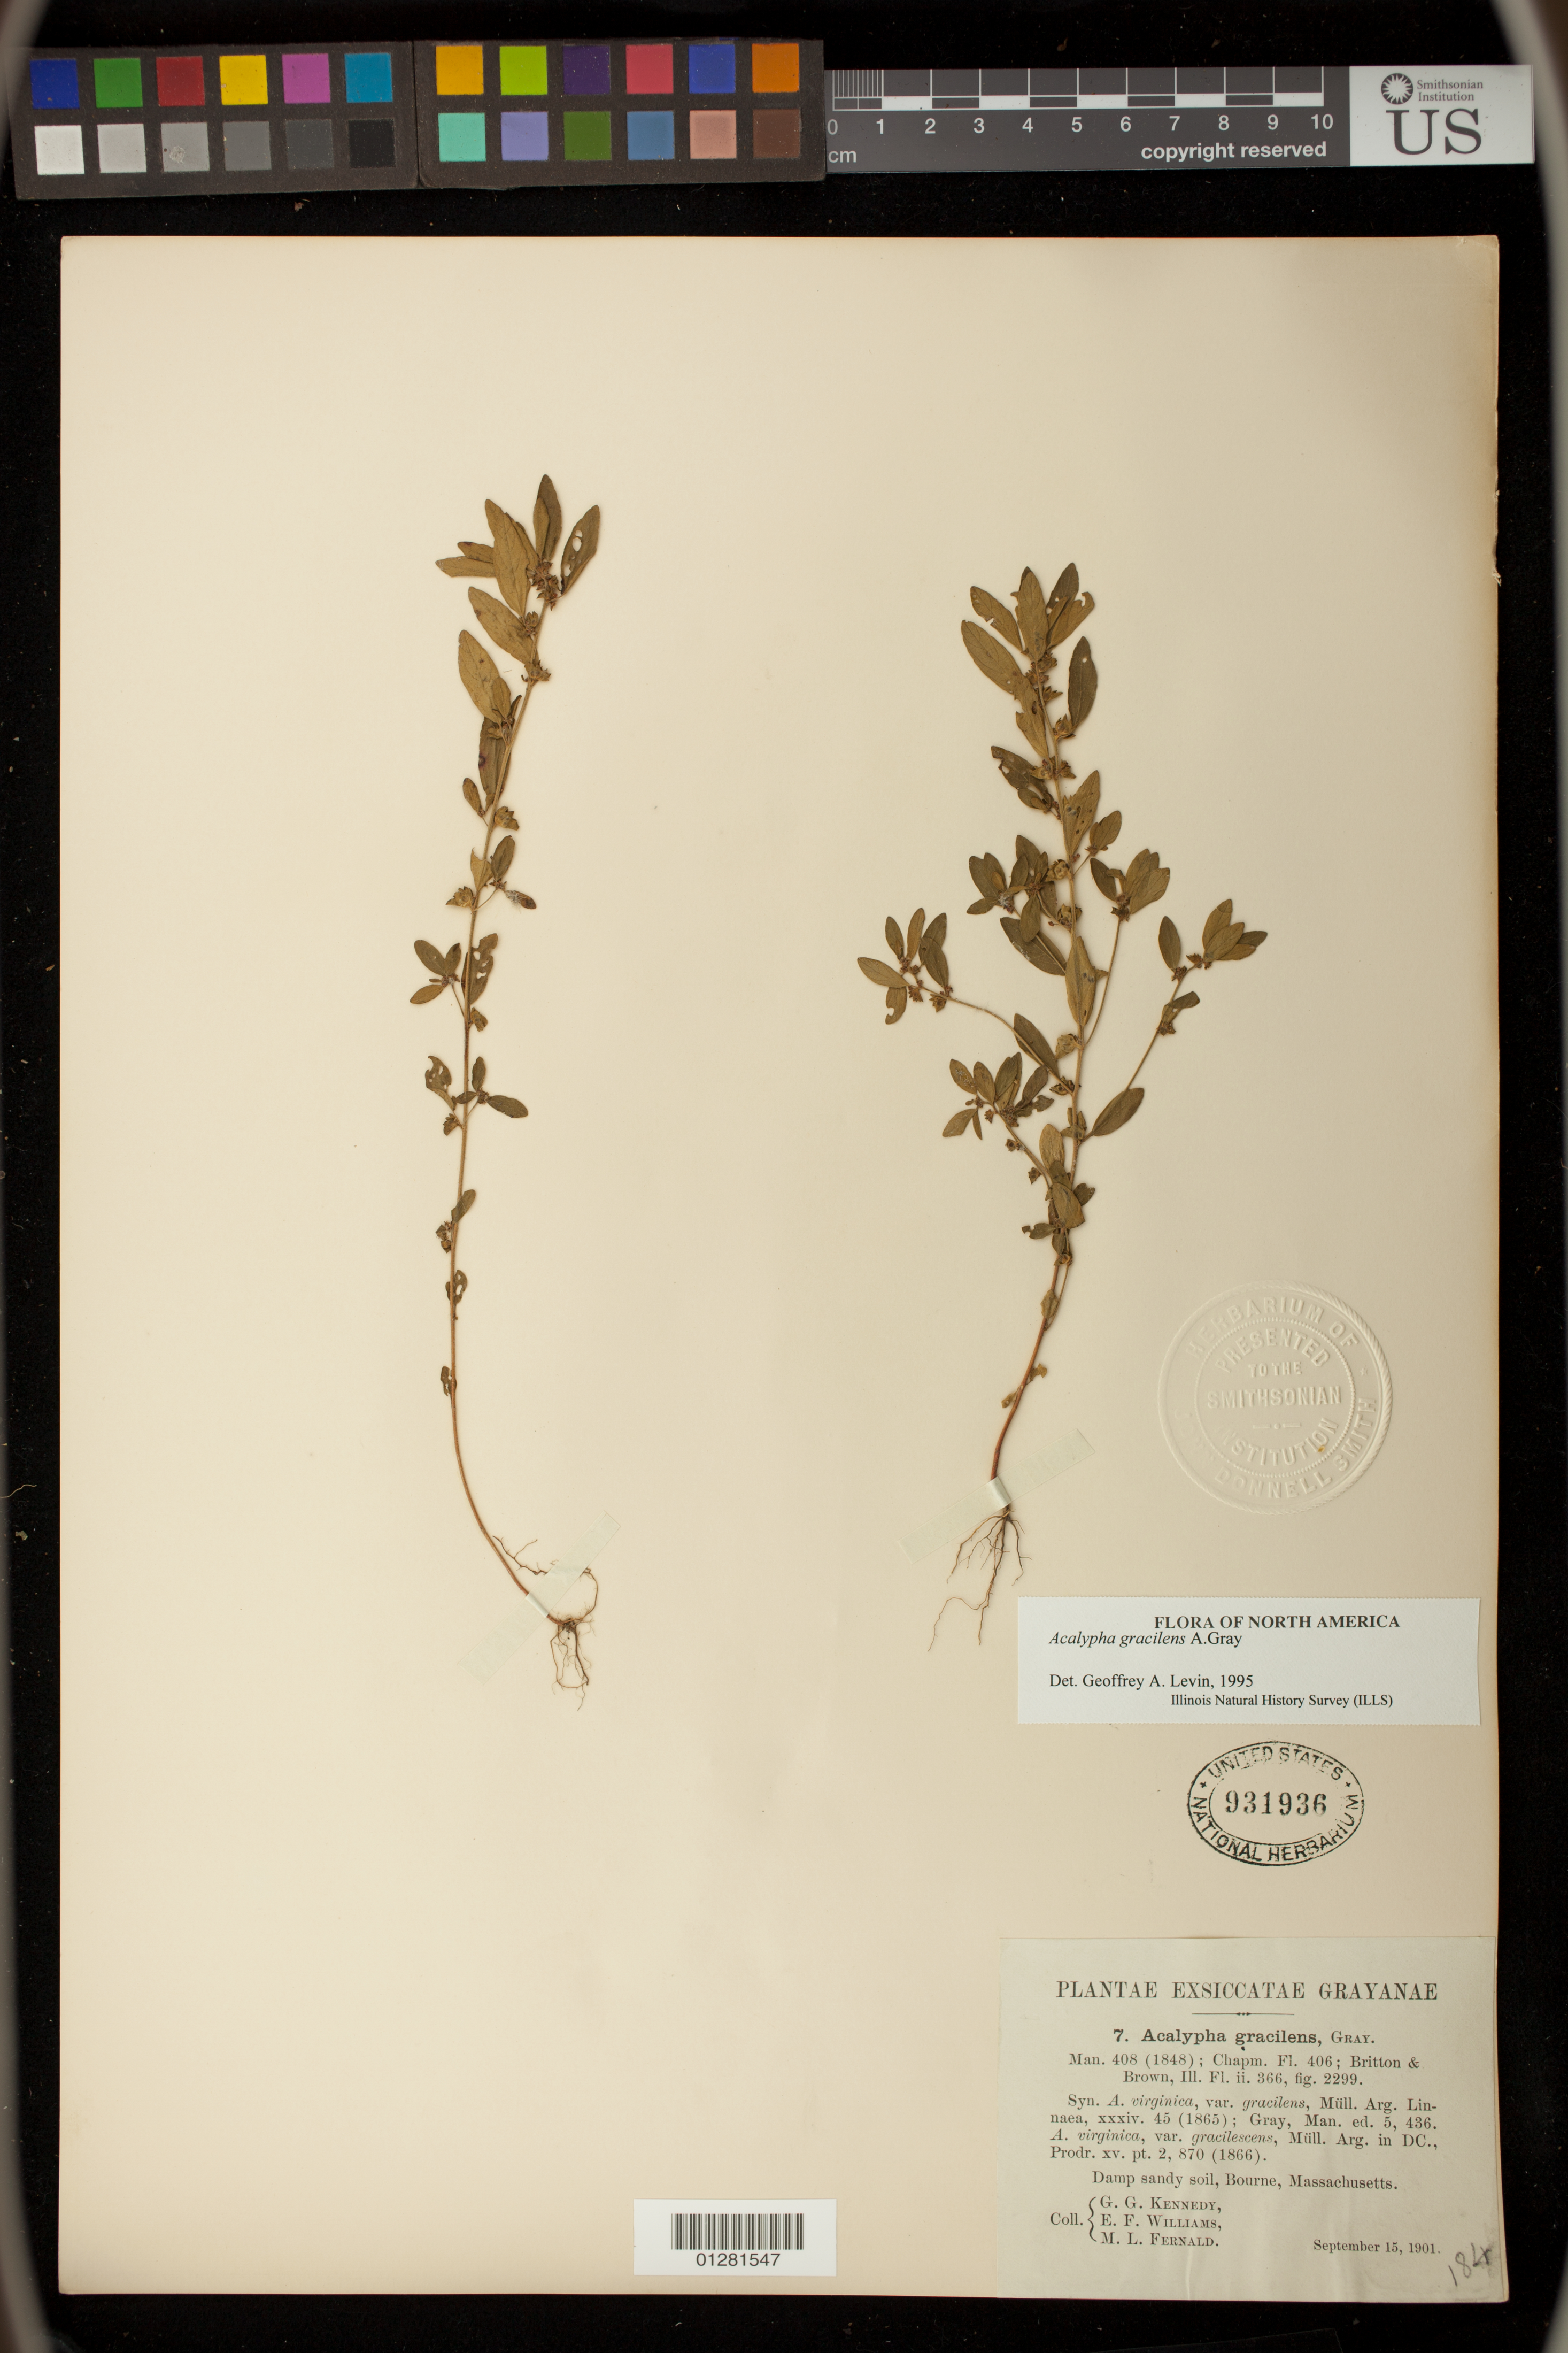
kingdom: Plantae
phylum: Tracheophyta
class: Magnoliopsida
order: Malpighiales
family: Euphorbiaceae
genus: Acalypha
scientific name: Acalypha gracilens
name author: A. Gray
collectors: G. Kennedy, E. F. Williams & M. L. Fernald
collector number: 7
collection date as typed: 15 Sep 1901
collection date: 1901-09-15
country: United States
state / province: Massachusetts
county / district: Barnstable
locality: Bourne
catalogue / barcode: US 931936